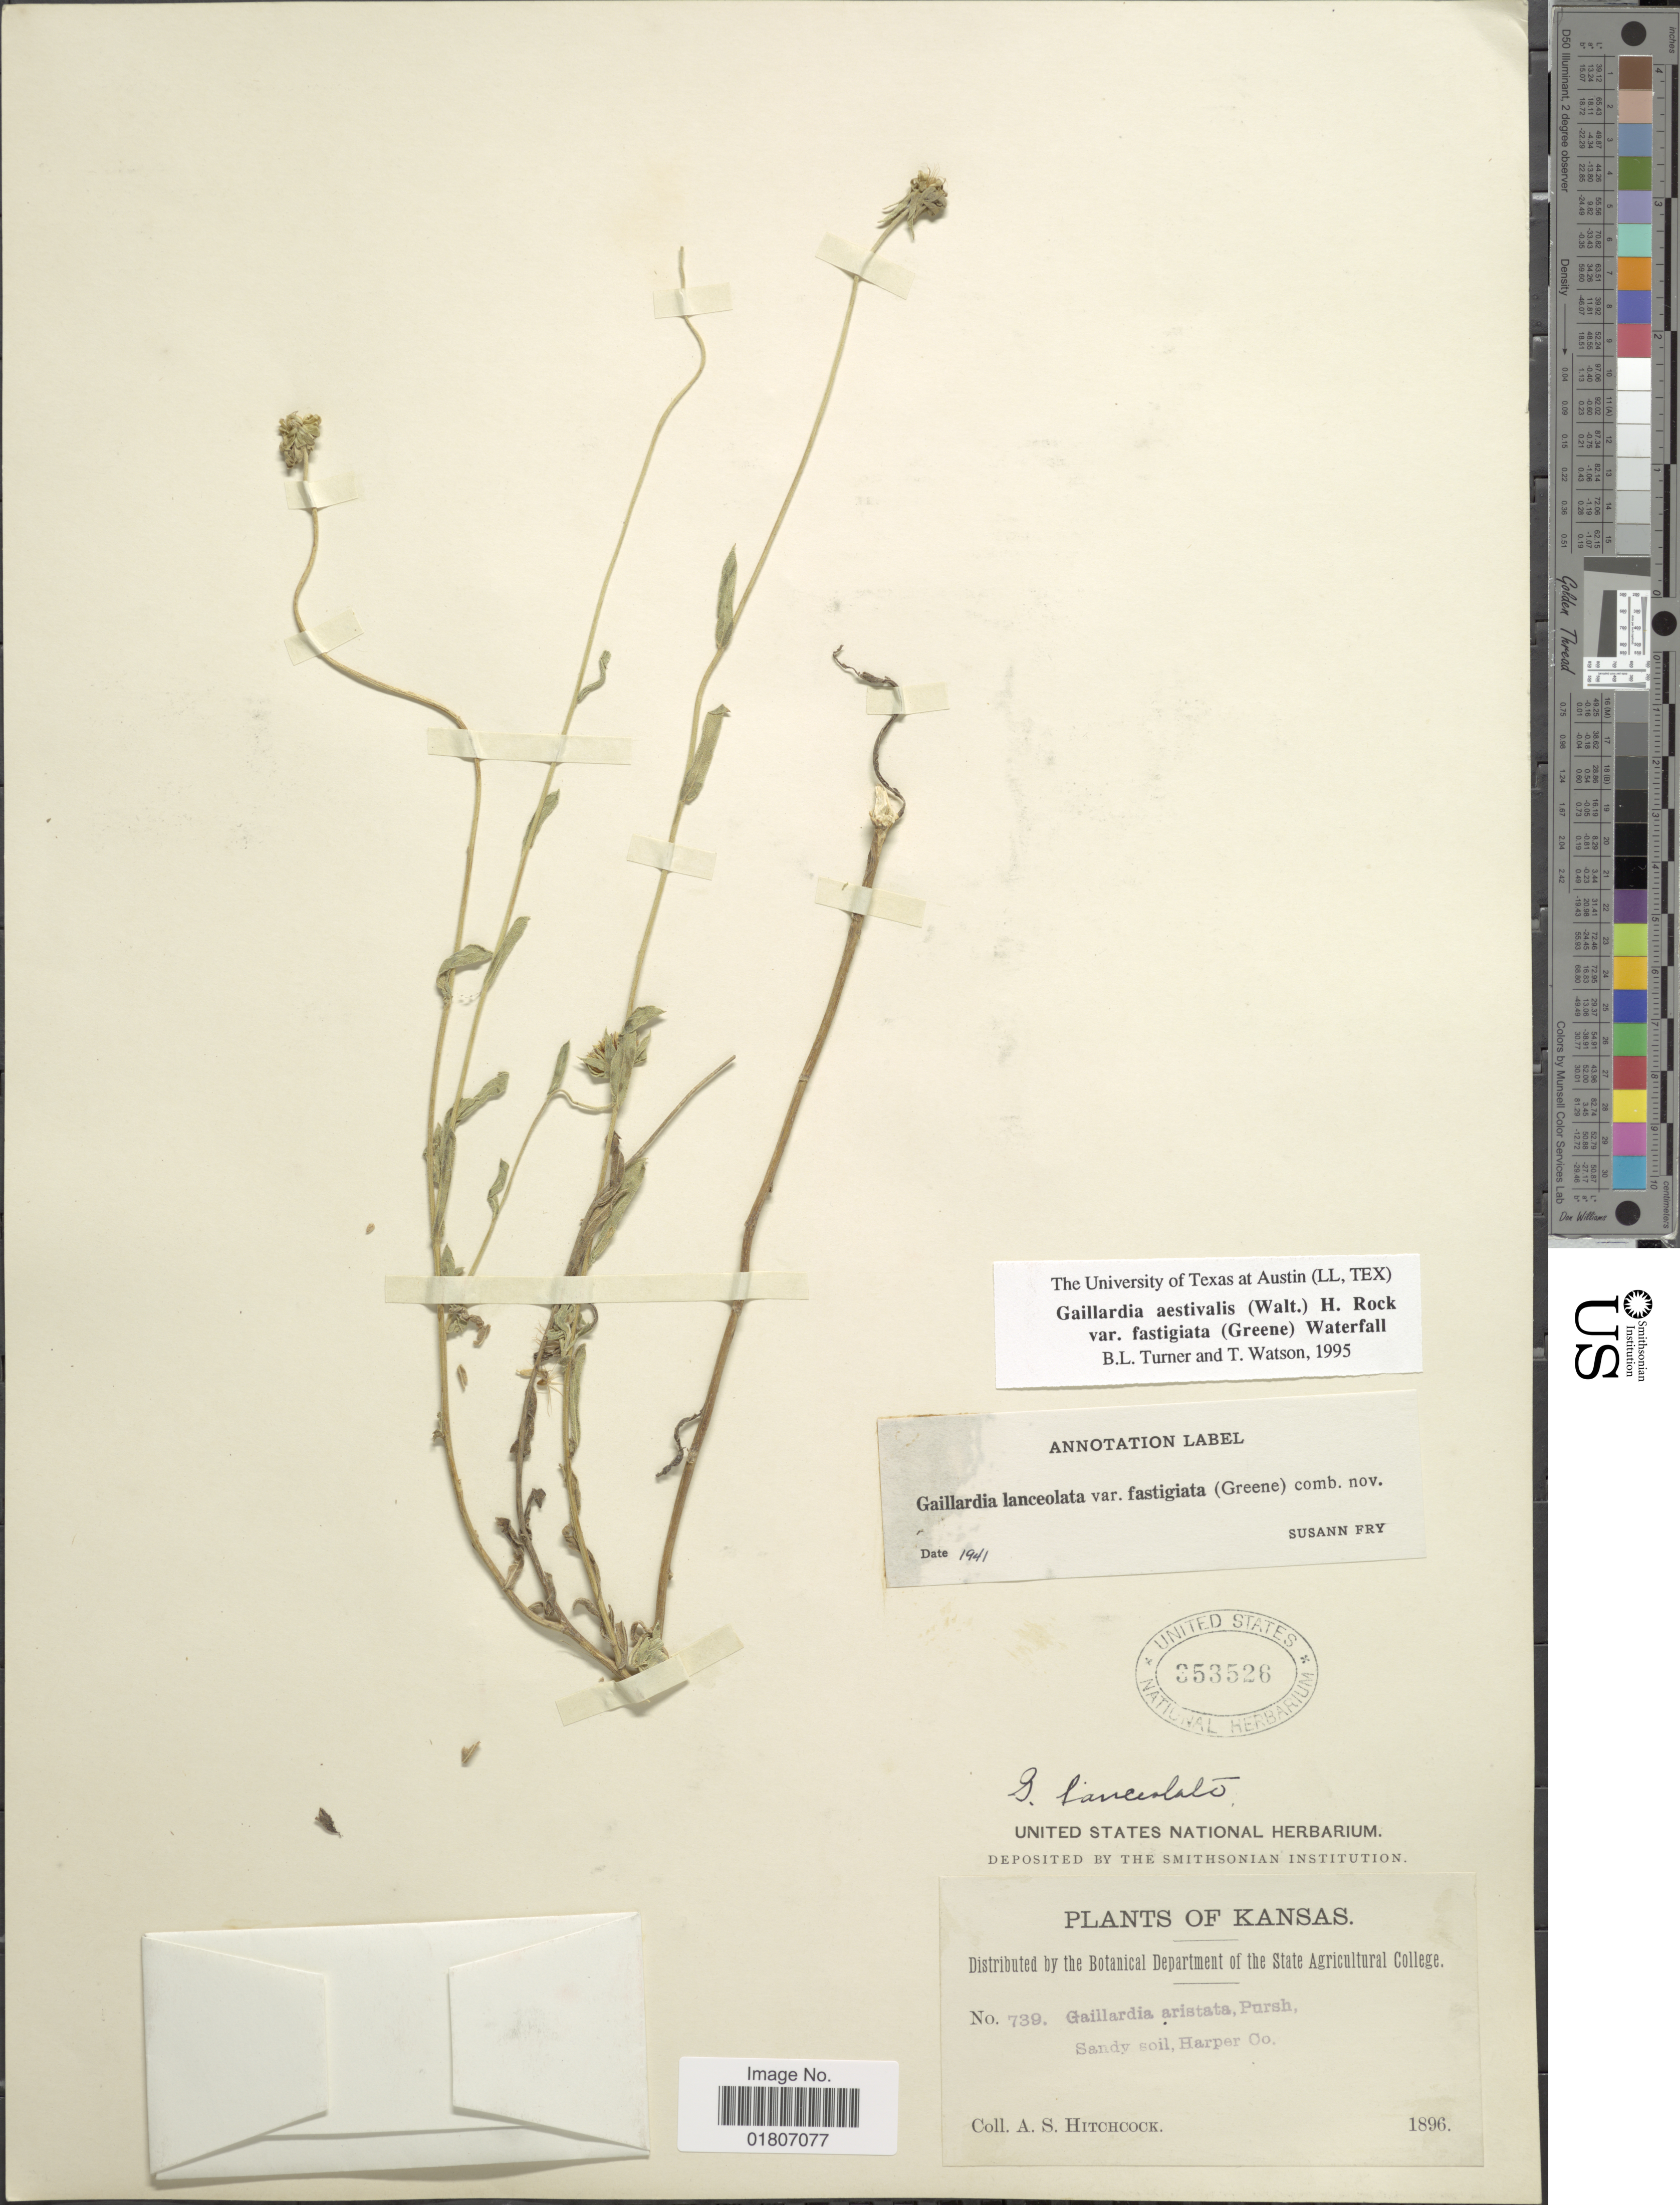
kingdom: Plantae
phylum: Tracheophyta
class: Magnoliopsida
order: Asterales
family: Asteraceae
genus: Gaillardia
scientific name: Gaillardia aestivalis var. fastigiata (indet)?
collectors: A. S. Hitchcock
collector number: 739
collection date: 1896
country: United States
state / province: Kansas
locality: Harper Co.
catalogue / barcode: US 353526